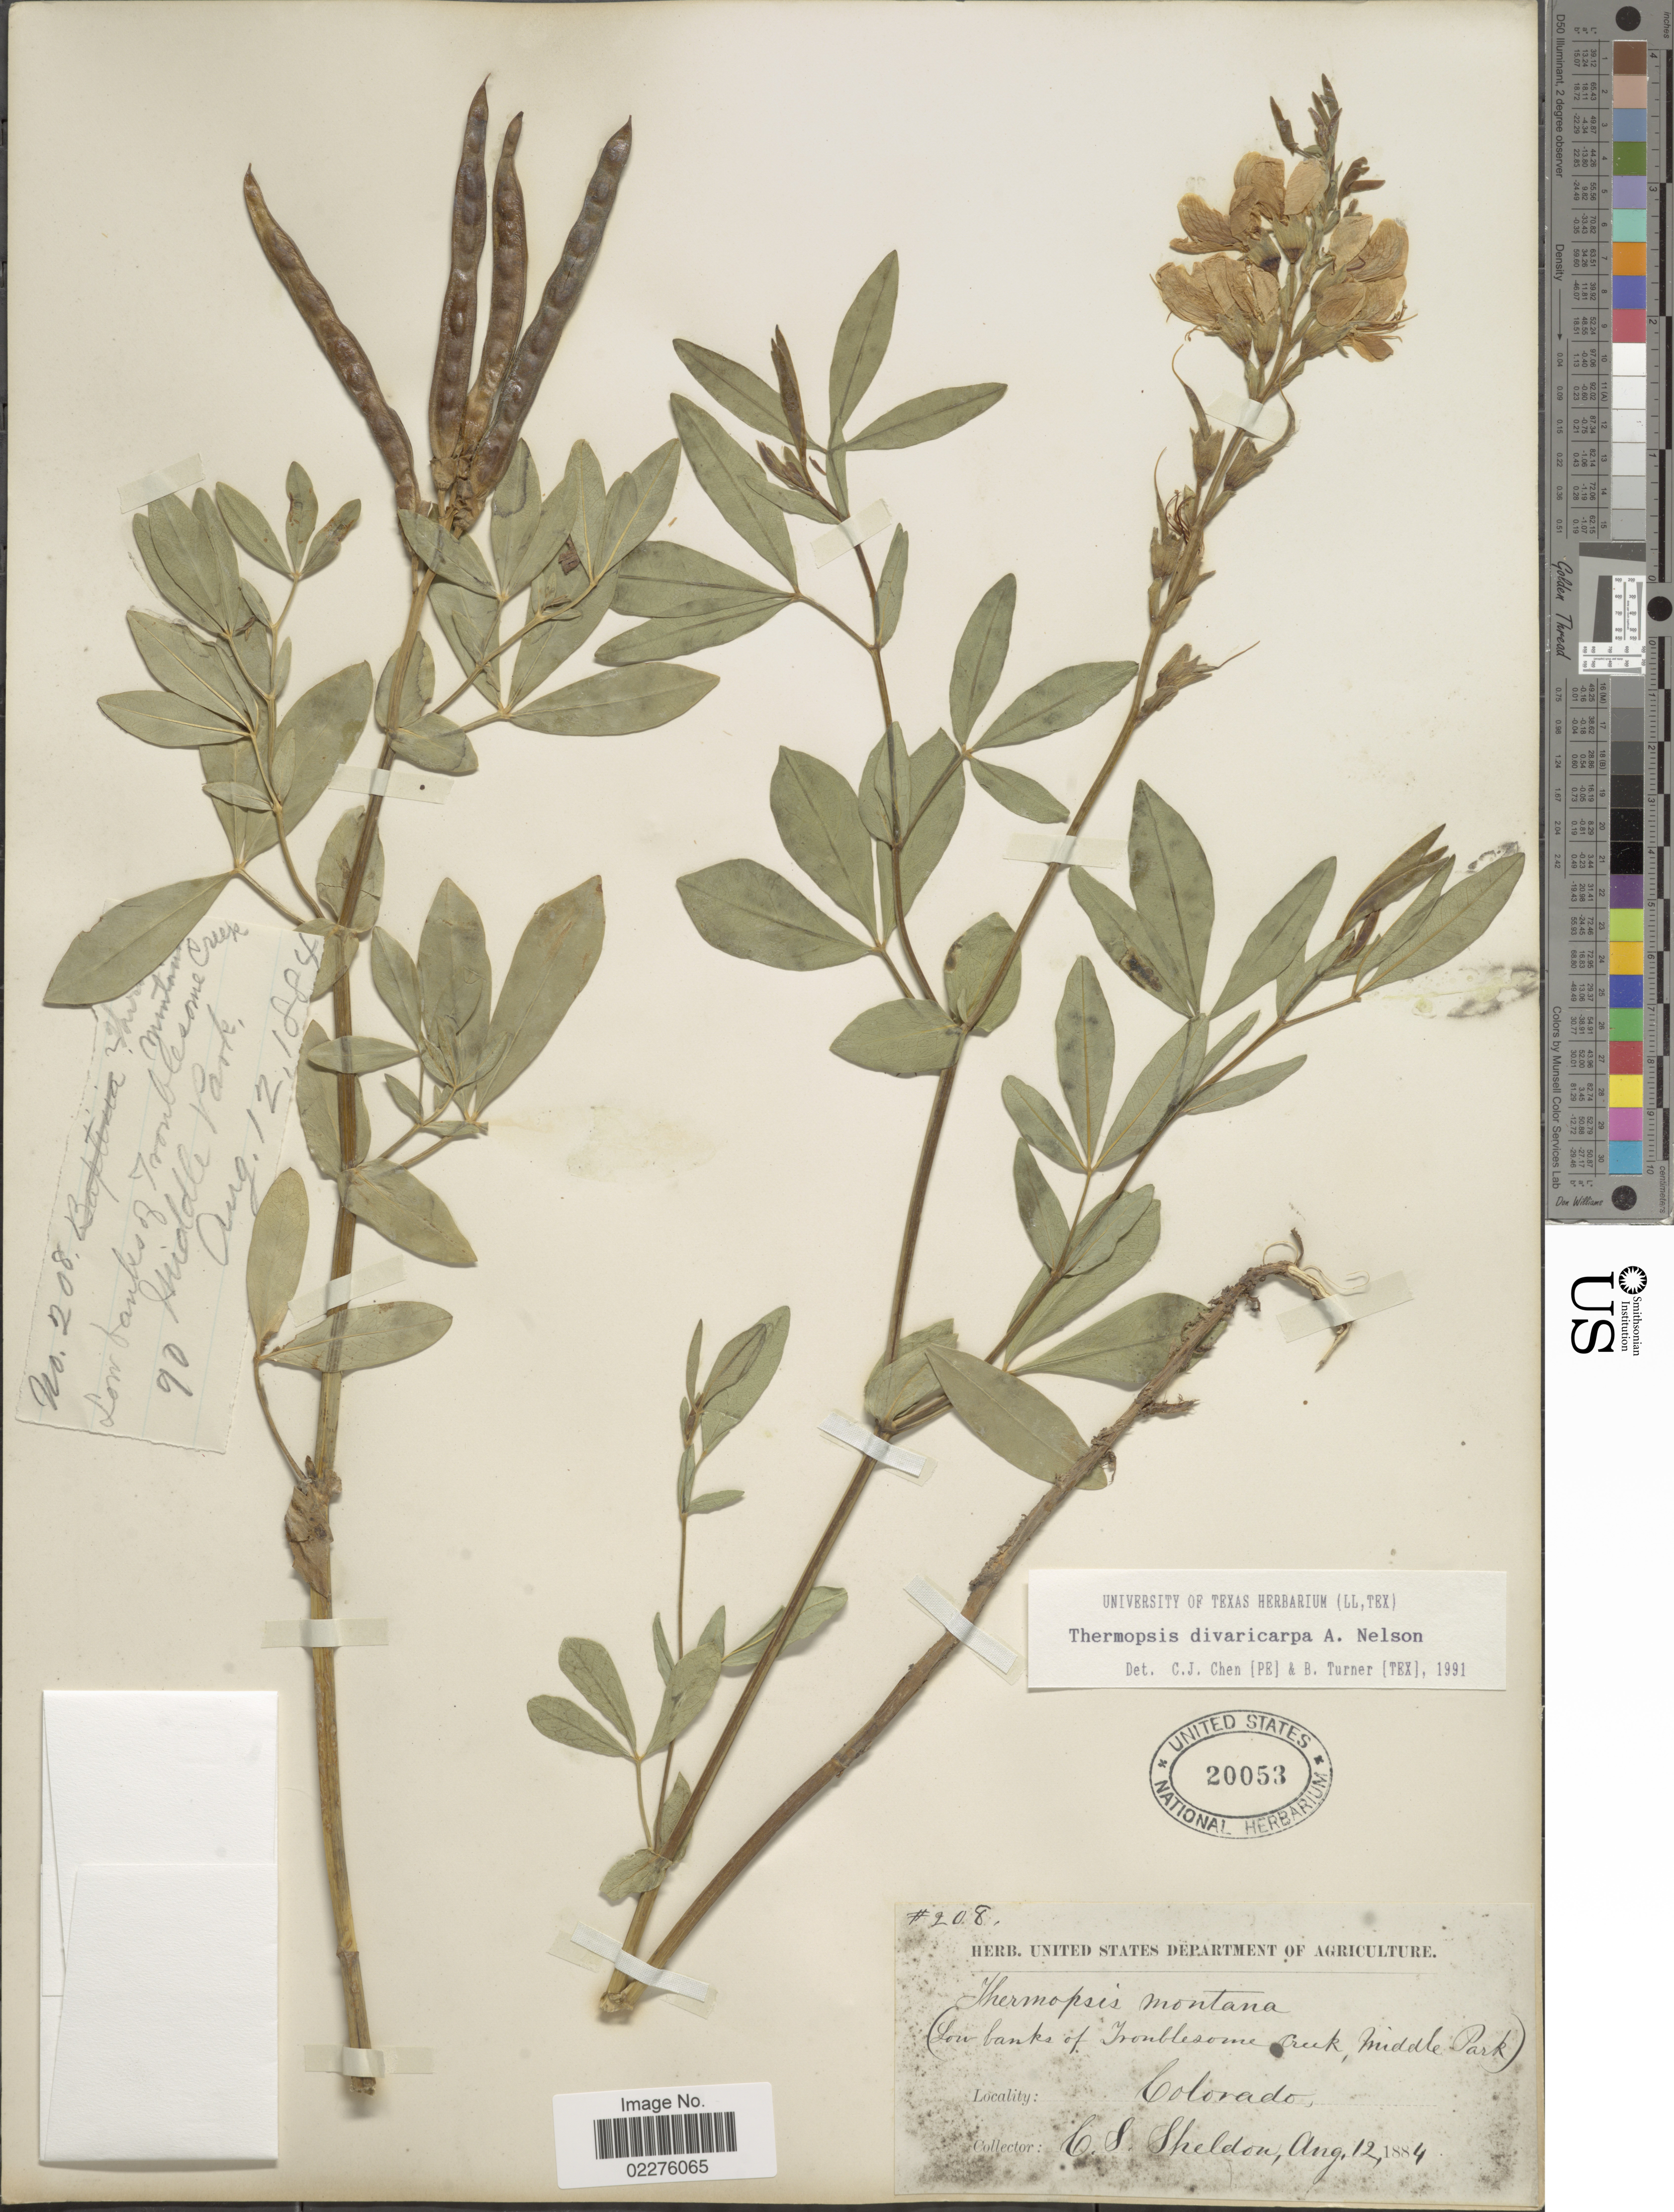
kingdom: Plantae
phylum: Tracheophyta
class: Magnoliopsida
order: Fabales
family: Fabaceae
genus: Thermopsis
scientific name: Thermopsis divaricarpa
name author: A. Nelson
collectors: C. S. Sheldon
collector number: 208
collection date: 1884-08-12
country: United States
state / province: Colorado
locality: Low banks of Troublesome Creek, Middle Park)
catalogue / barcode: US 20053